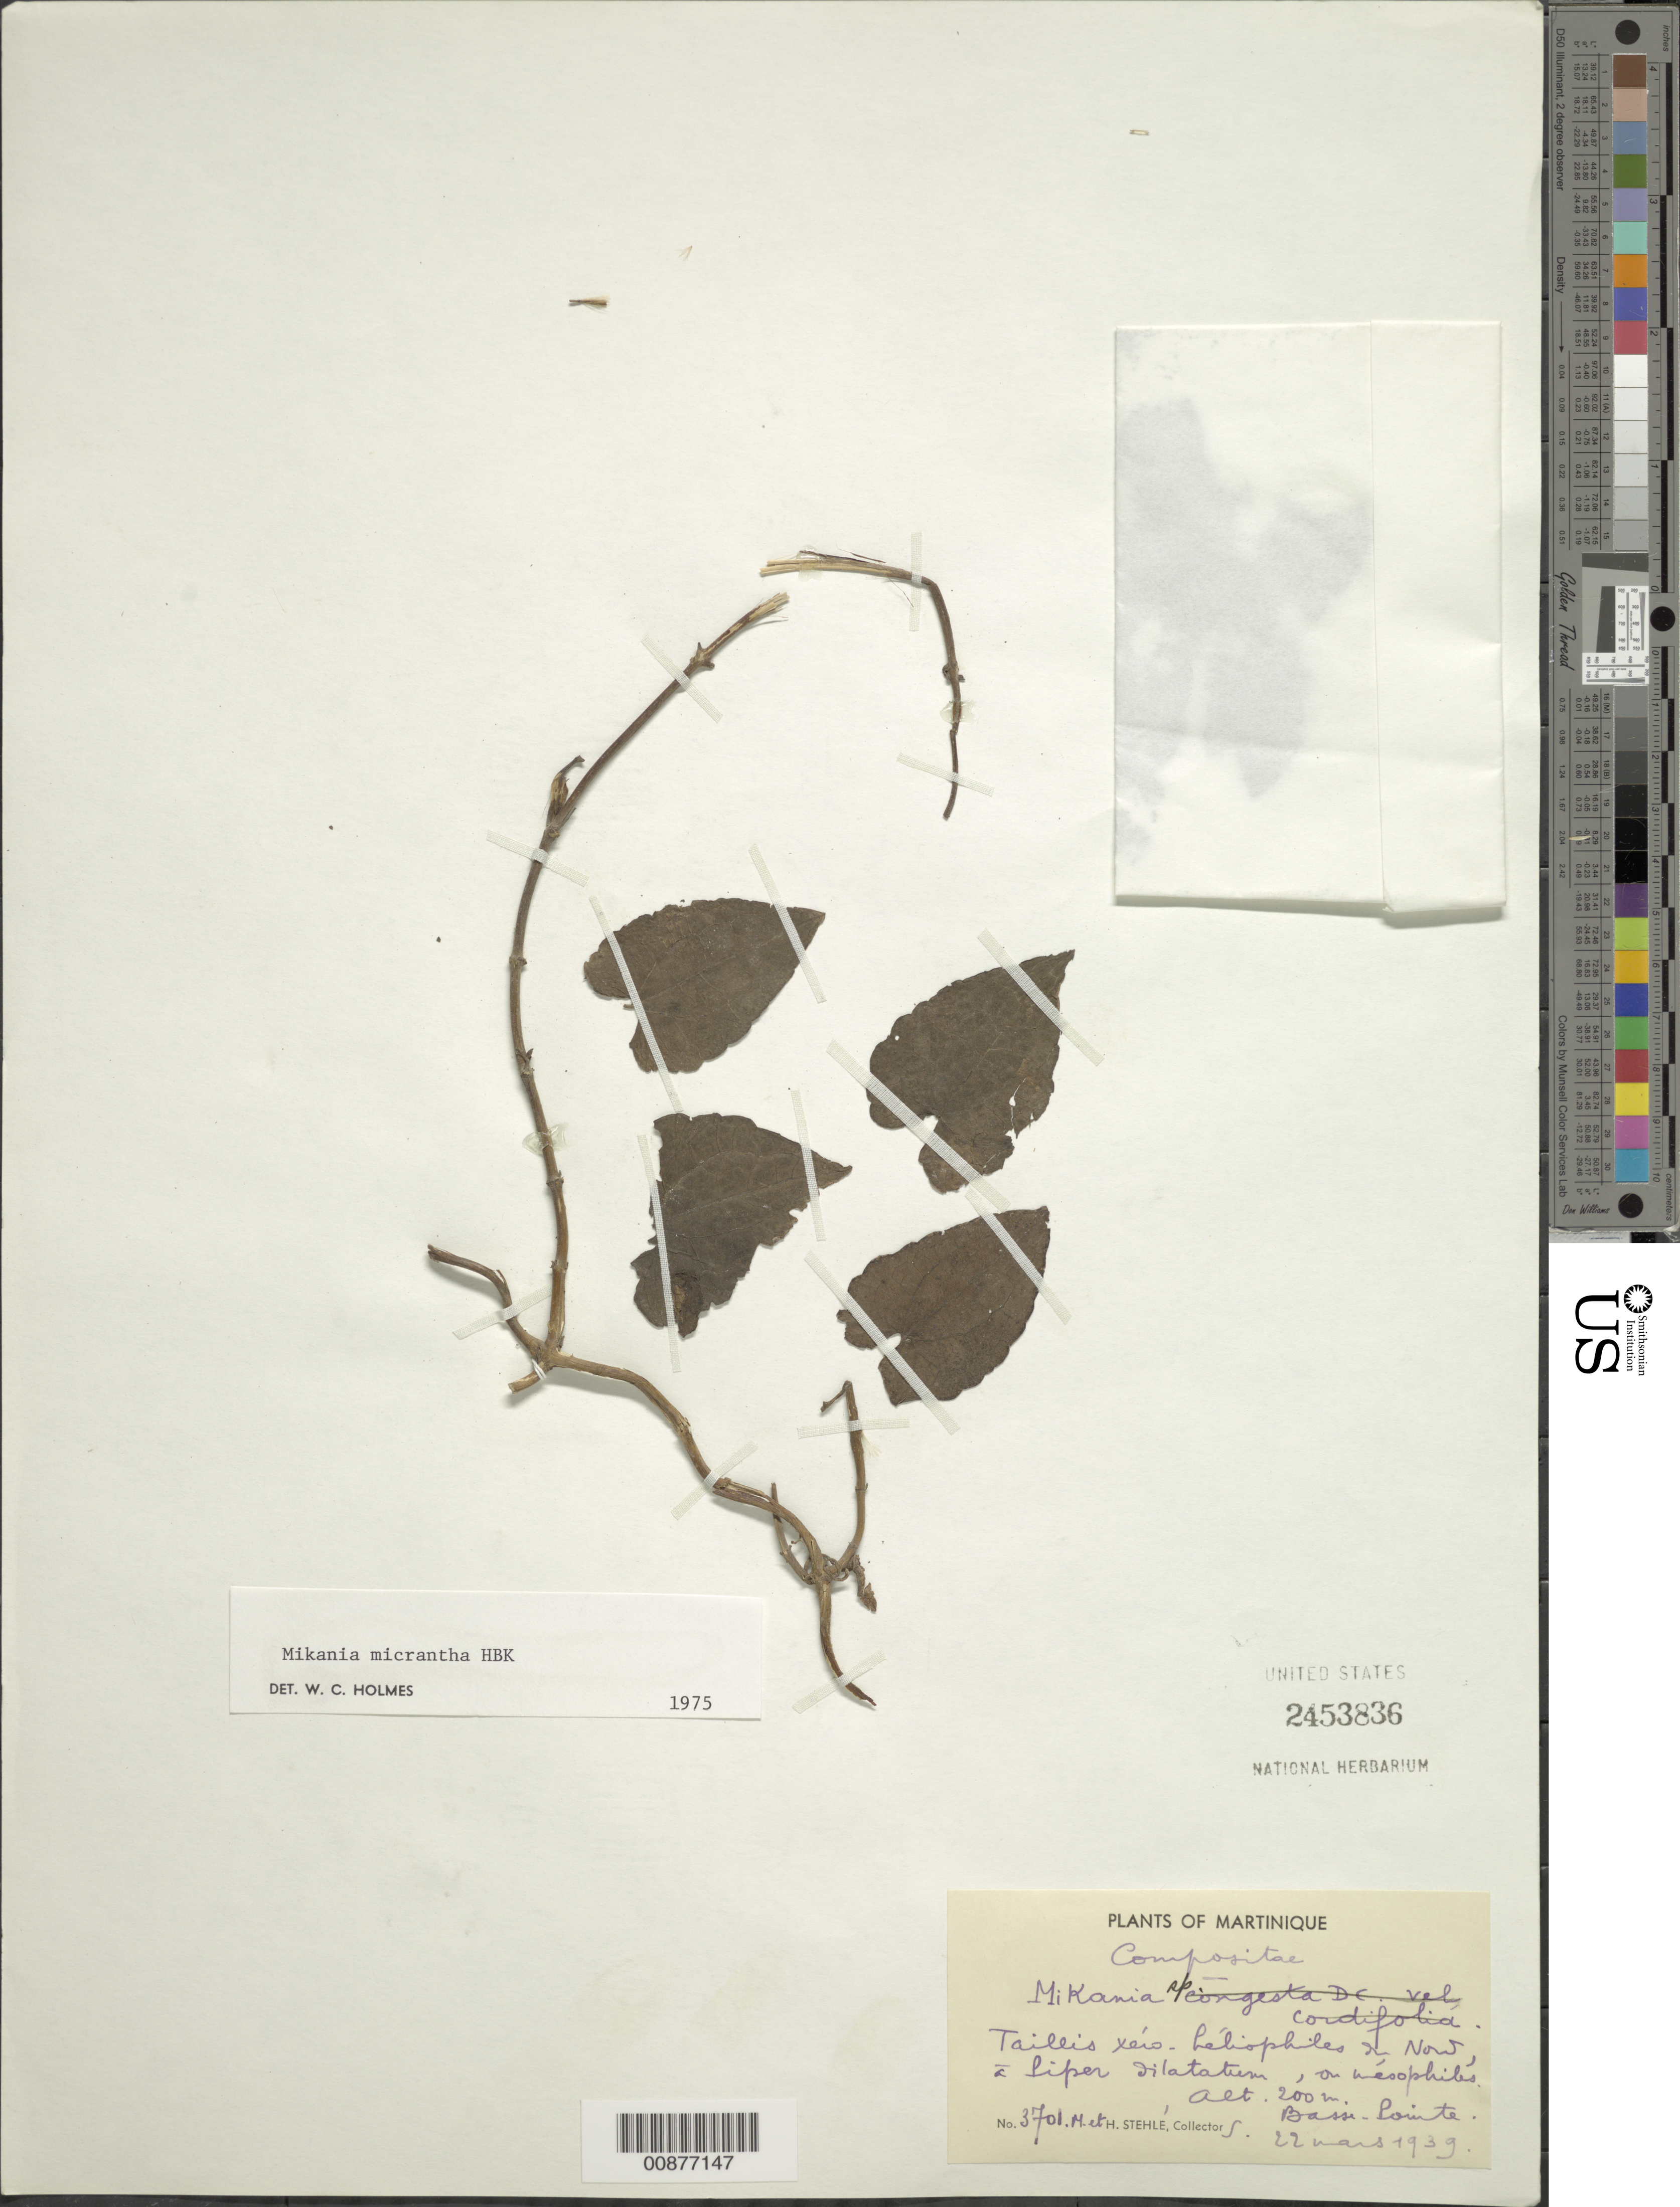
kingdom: Plantae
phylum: Tracheophyta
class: Magnoliopsida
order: Asterales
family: Asteraceae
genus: Mikania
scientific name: Mikania micrantha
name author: Kunth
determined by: Holmes, Walter C., (BAYLU), Baylor University (UNITED STATES)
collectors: H. Stehlé & M. Stehlé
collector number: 3701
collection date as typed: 22 Mar 1939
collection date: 1939-03-22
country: Martinique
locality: Nord, à Siper Dilatatum (sp?). Basse-Pointe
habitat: On mésophiles. Taillis xéro-héliophiles.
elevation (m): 200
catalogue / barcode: US 2453836